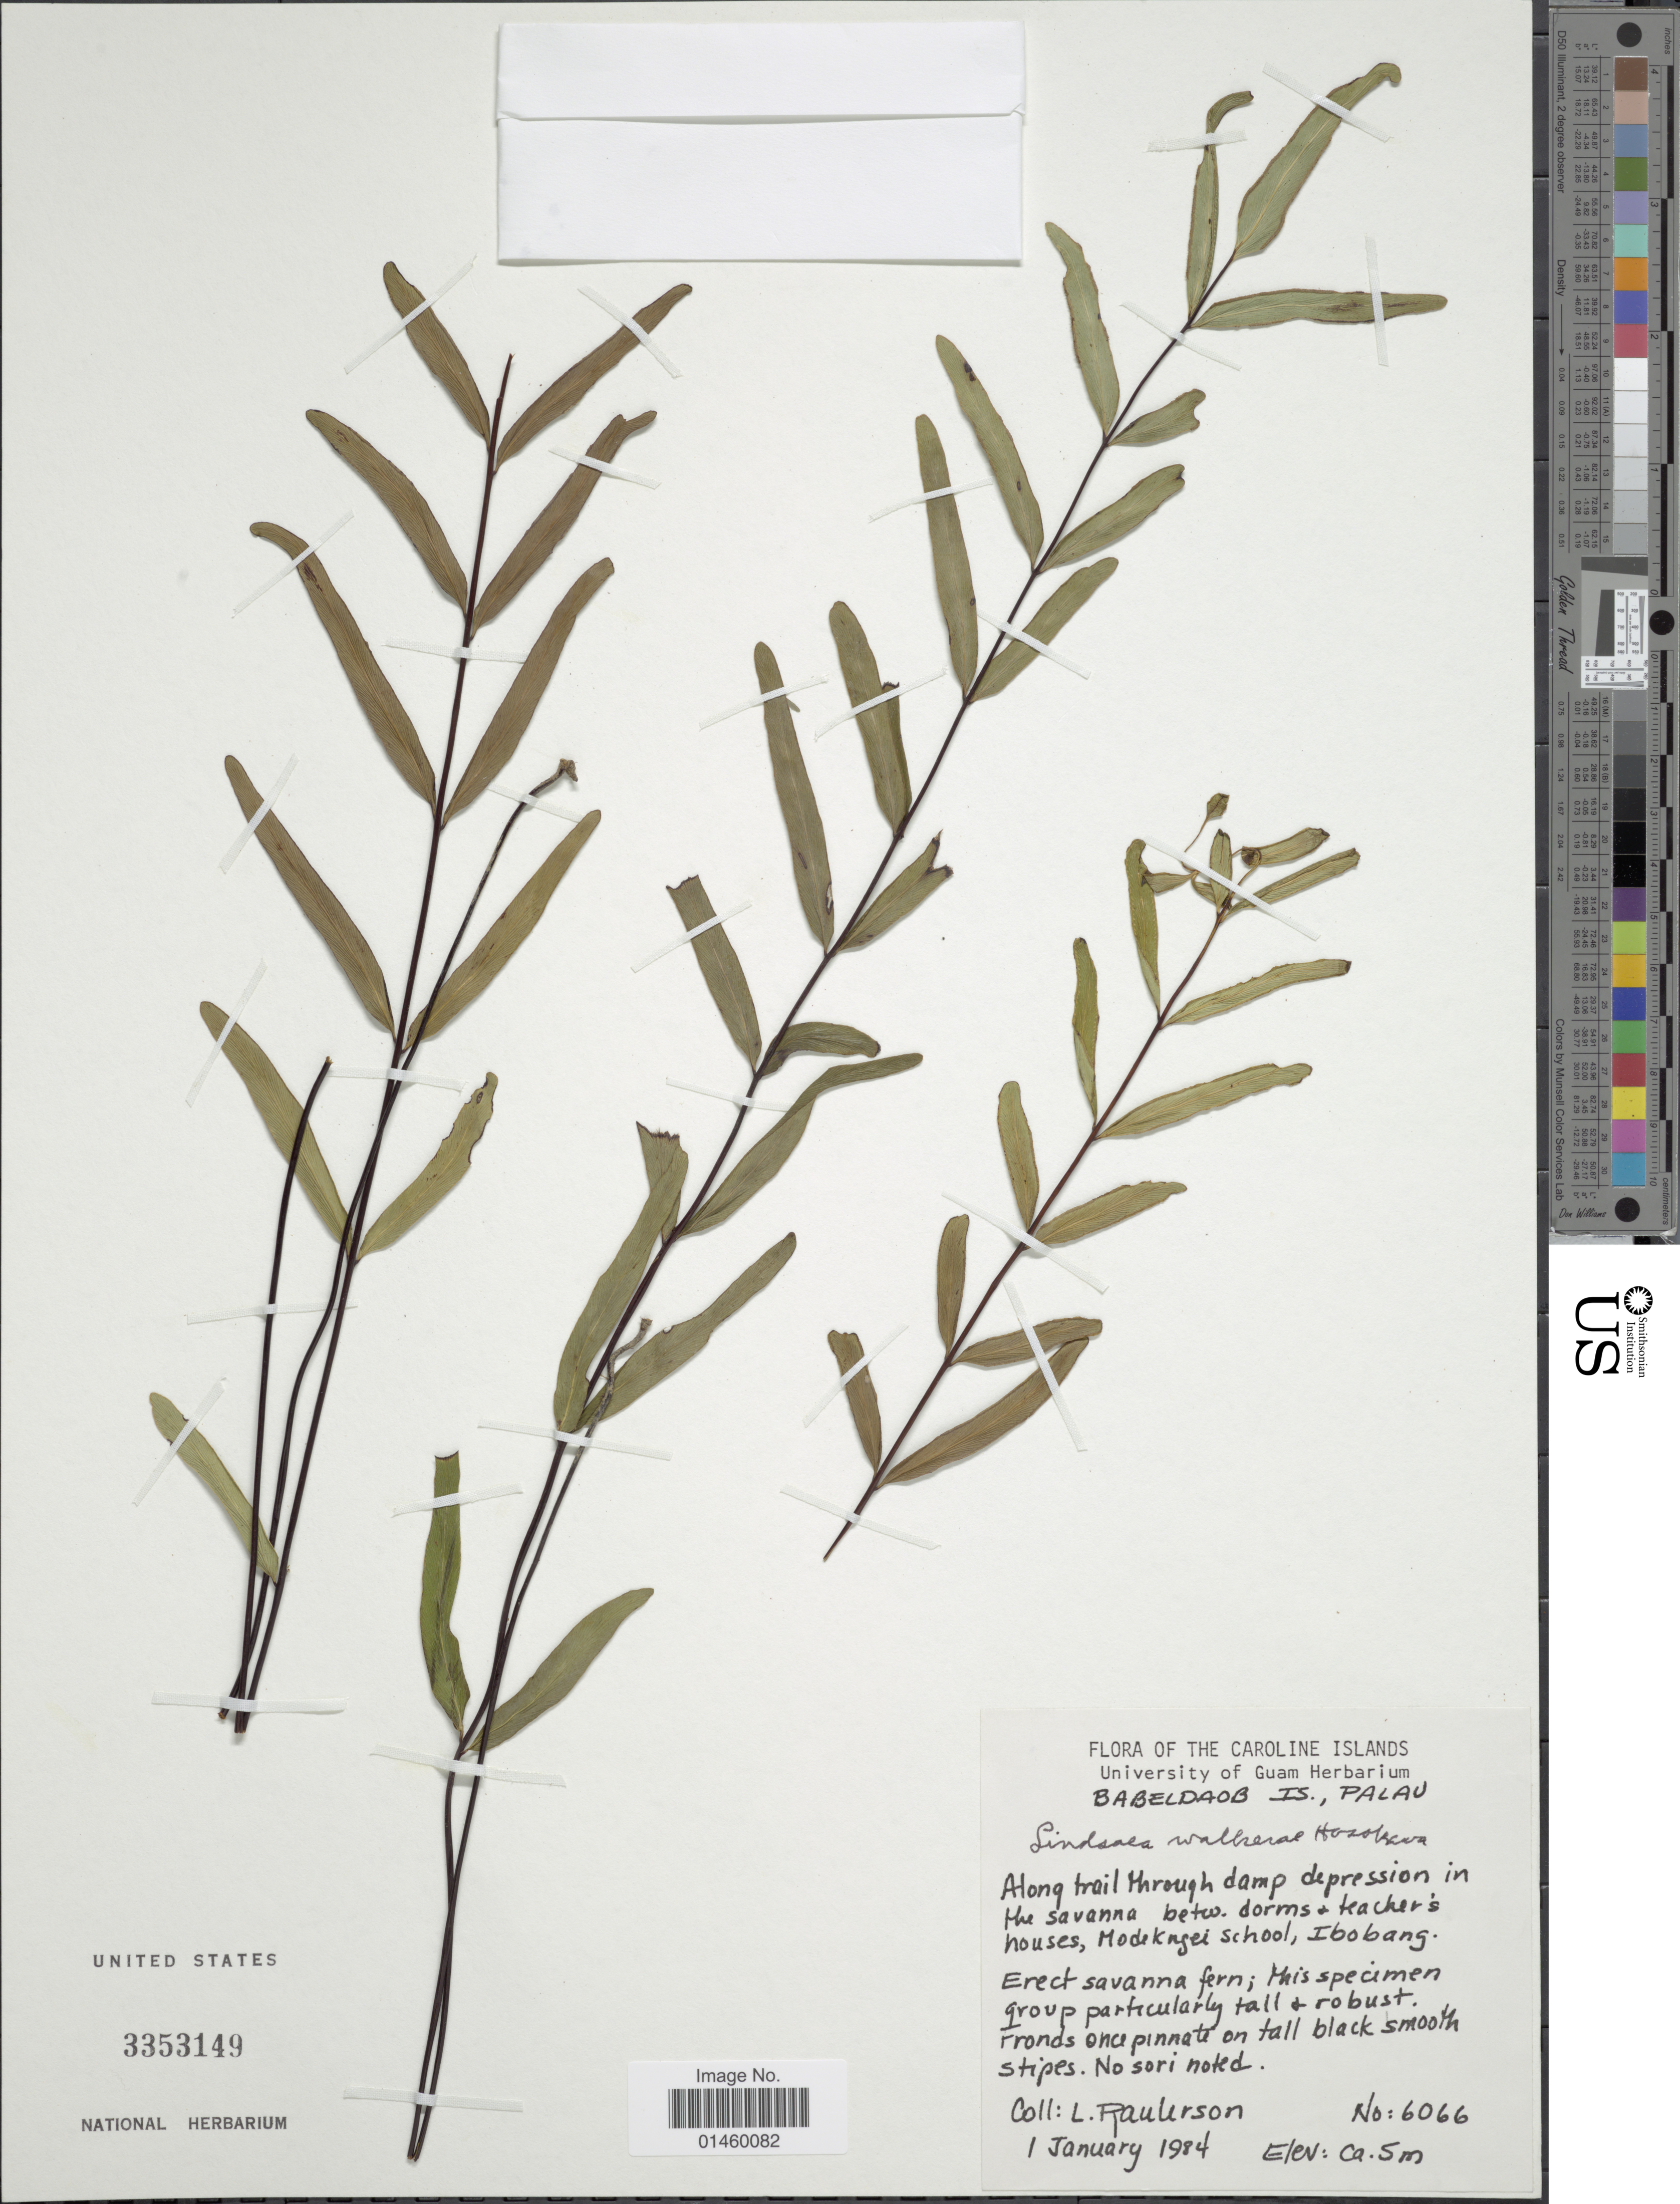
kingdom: Plantae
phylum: Tracheophyta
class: Polypodiopsida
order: Polypodiales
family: Lindsaeaceae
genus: Lindsaea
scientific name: Lindsaea walkerae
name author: Hosok.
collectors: L. Raulerson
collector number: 6066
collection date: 1984-01-01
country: Palau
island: Babeldaob [Babelthuap]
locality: Babeldaob Is., Palau. Along trail through damp depression in the savanna betw. dorms + teacher's houses, Modekugei school, Ibobang.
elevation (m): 5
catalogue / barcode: US 3353149